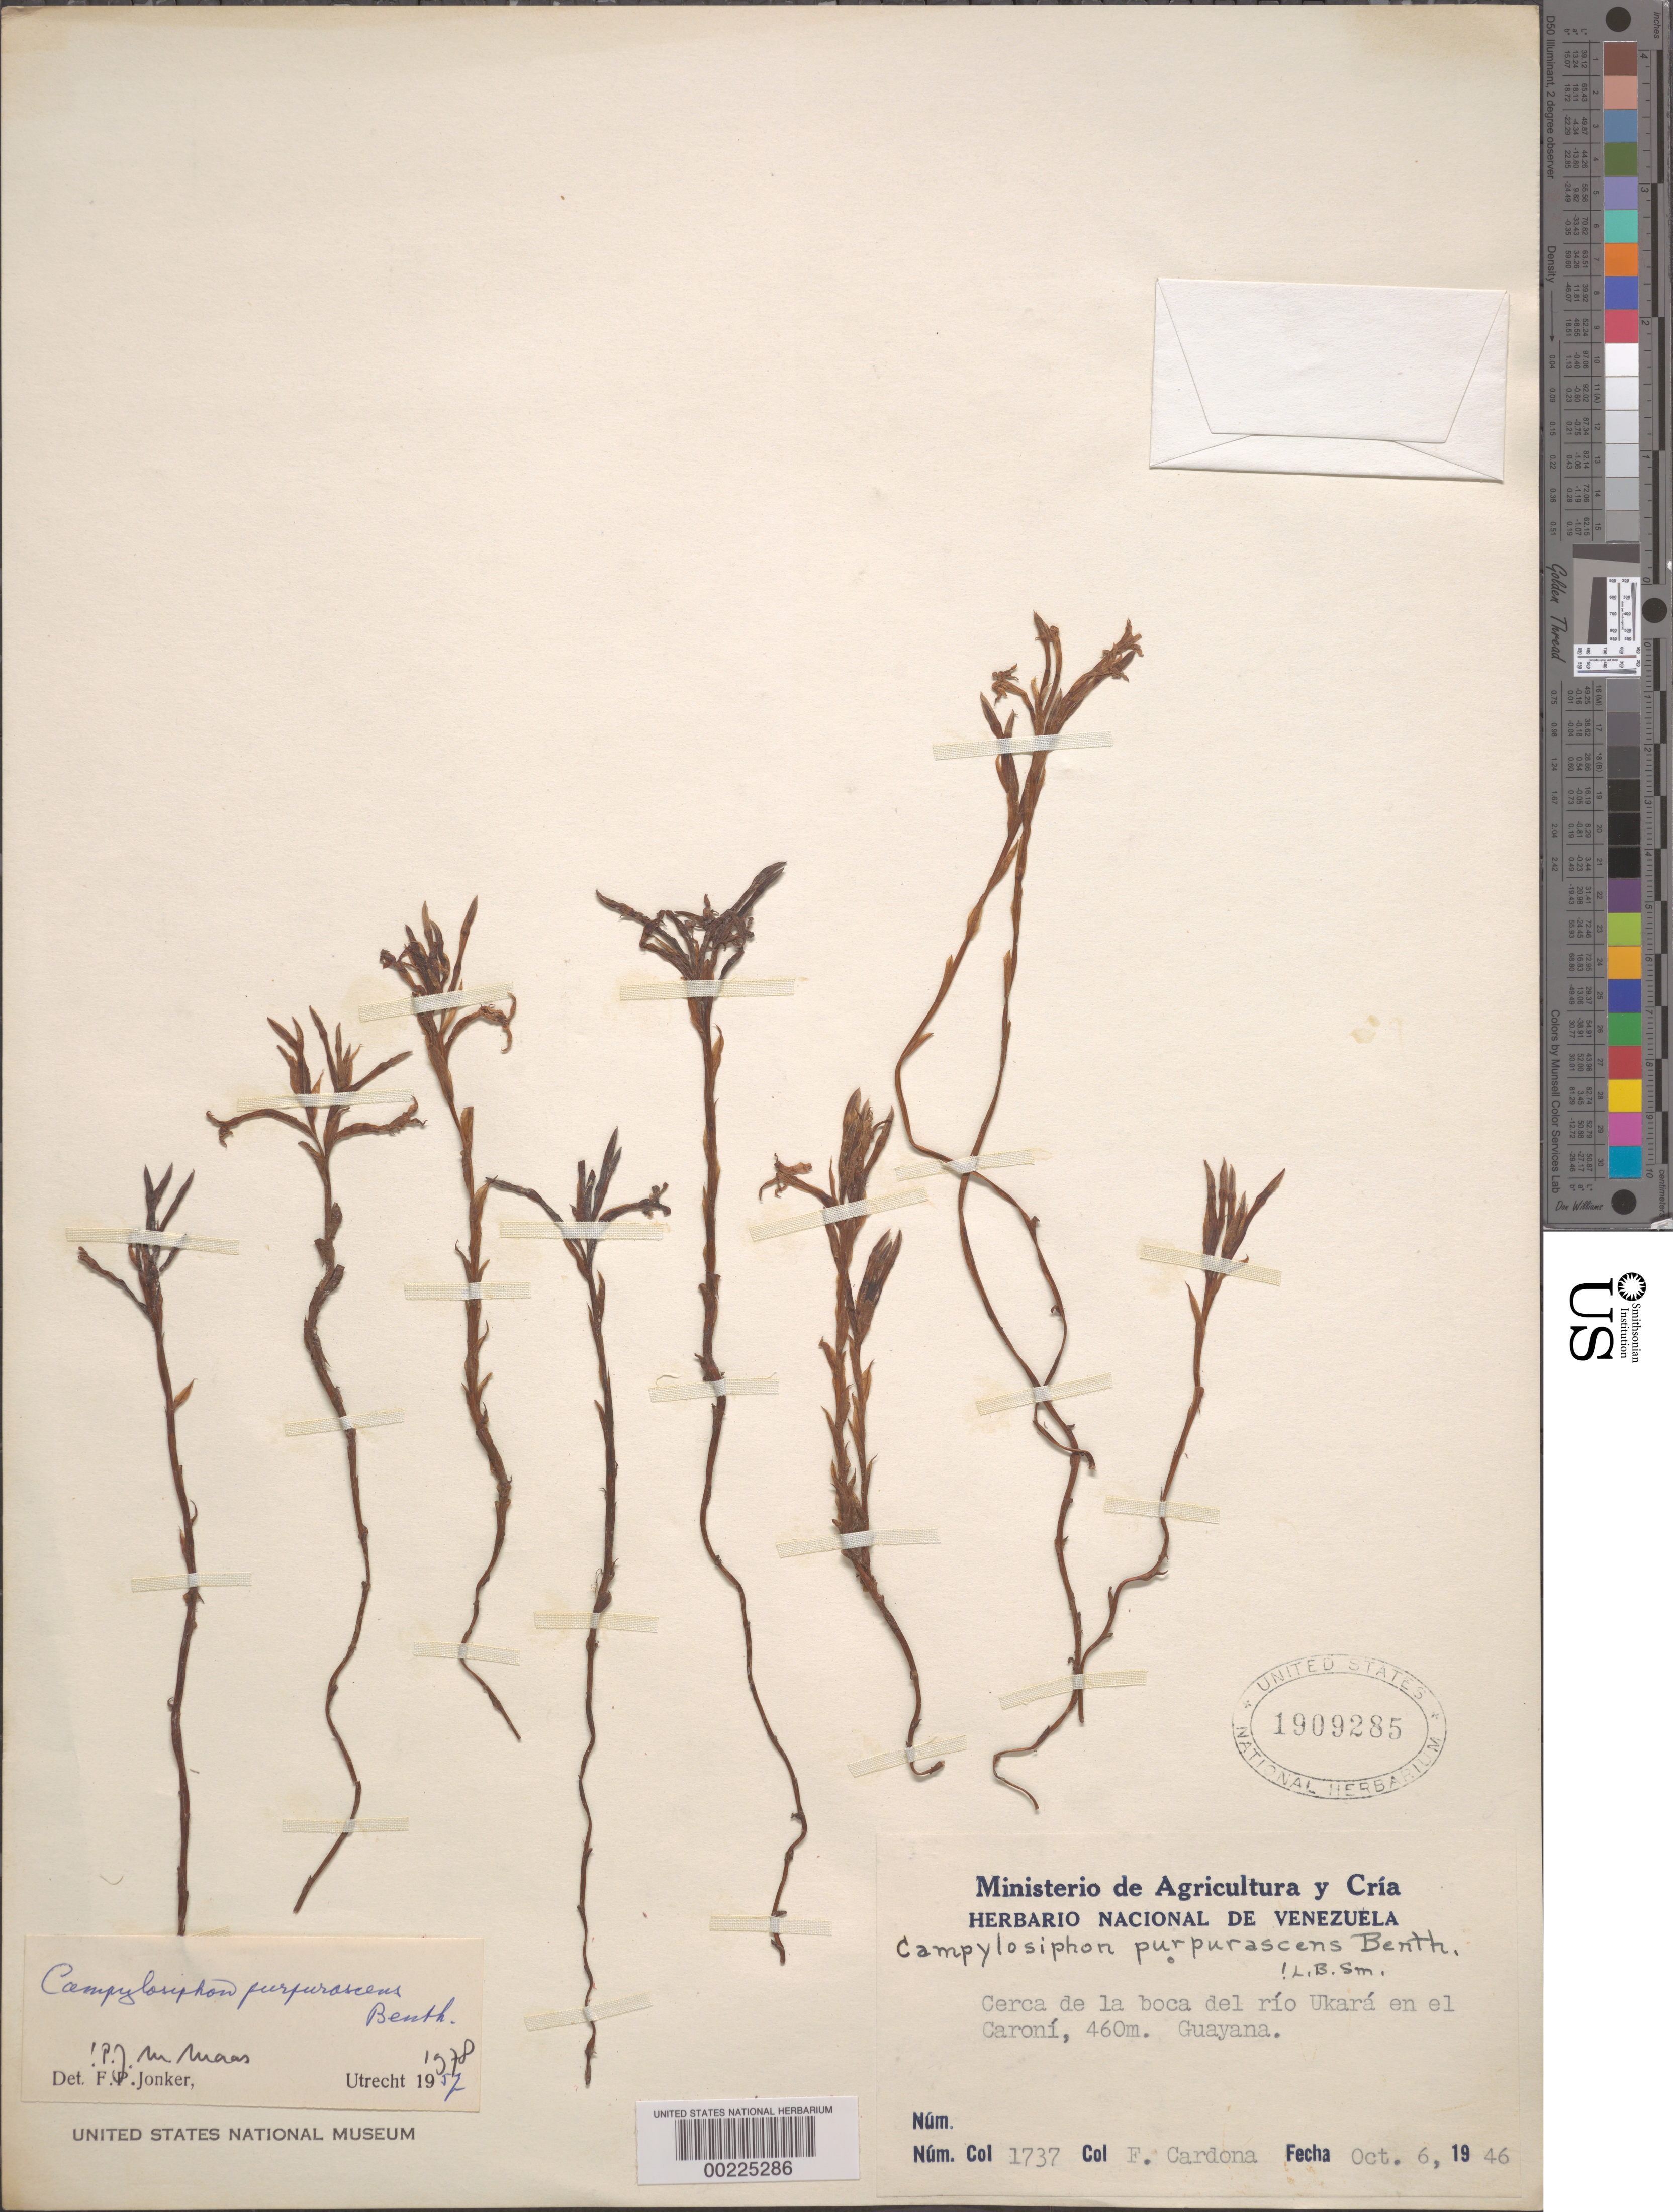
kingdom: Plantae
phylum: Tracheophyta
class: Liliopsida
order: Dioscoreales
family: Burmanniaceae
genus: Campylosiphon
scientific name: Campylosiphon purpurascens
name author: Benth.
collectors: F. Cardona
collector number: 1737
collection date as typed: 06 Oct 1946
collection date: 1946-10-06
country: Guyana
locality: Ca the mouth of rio ukara in the caroni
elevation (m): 460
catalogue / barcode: US 1909285